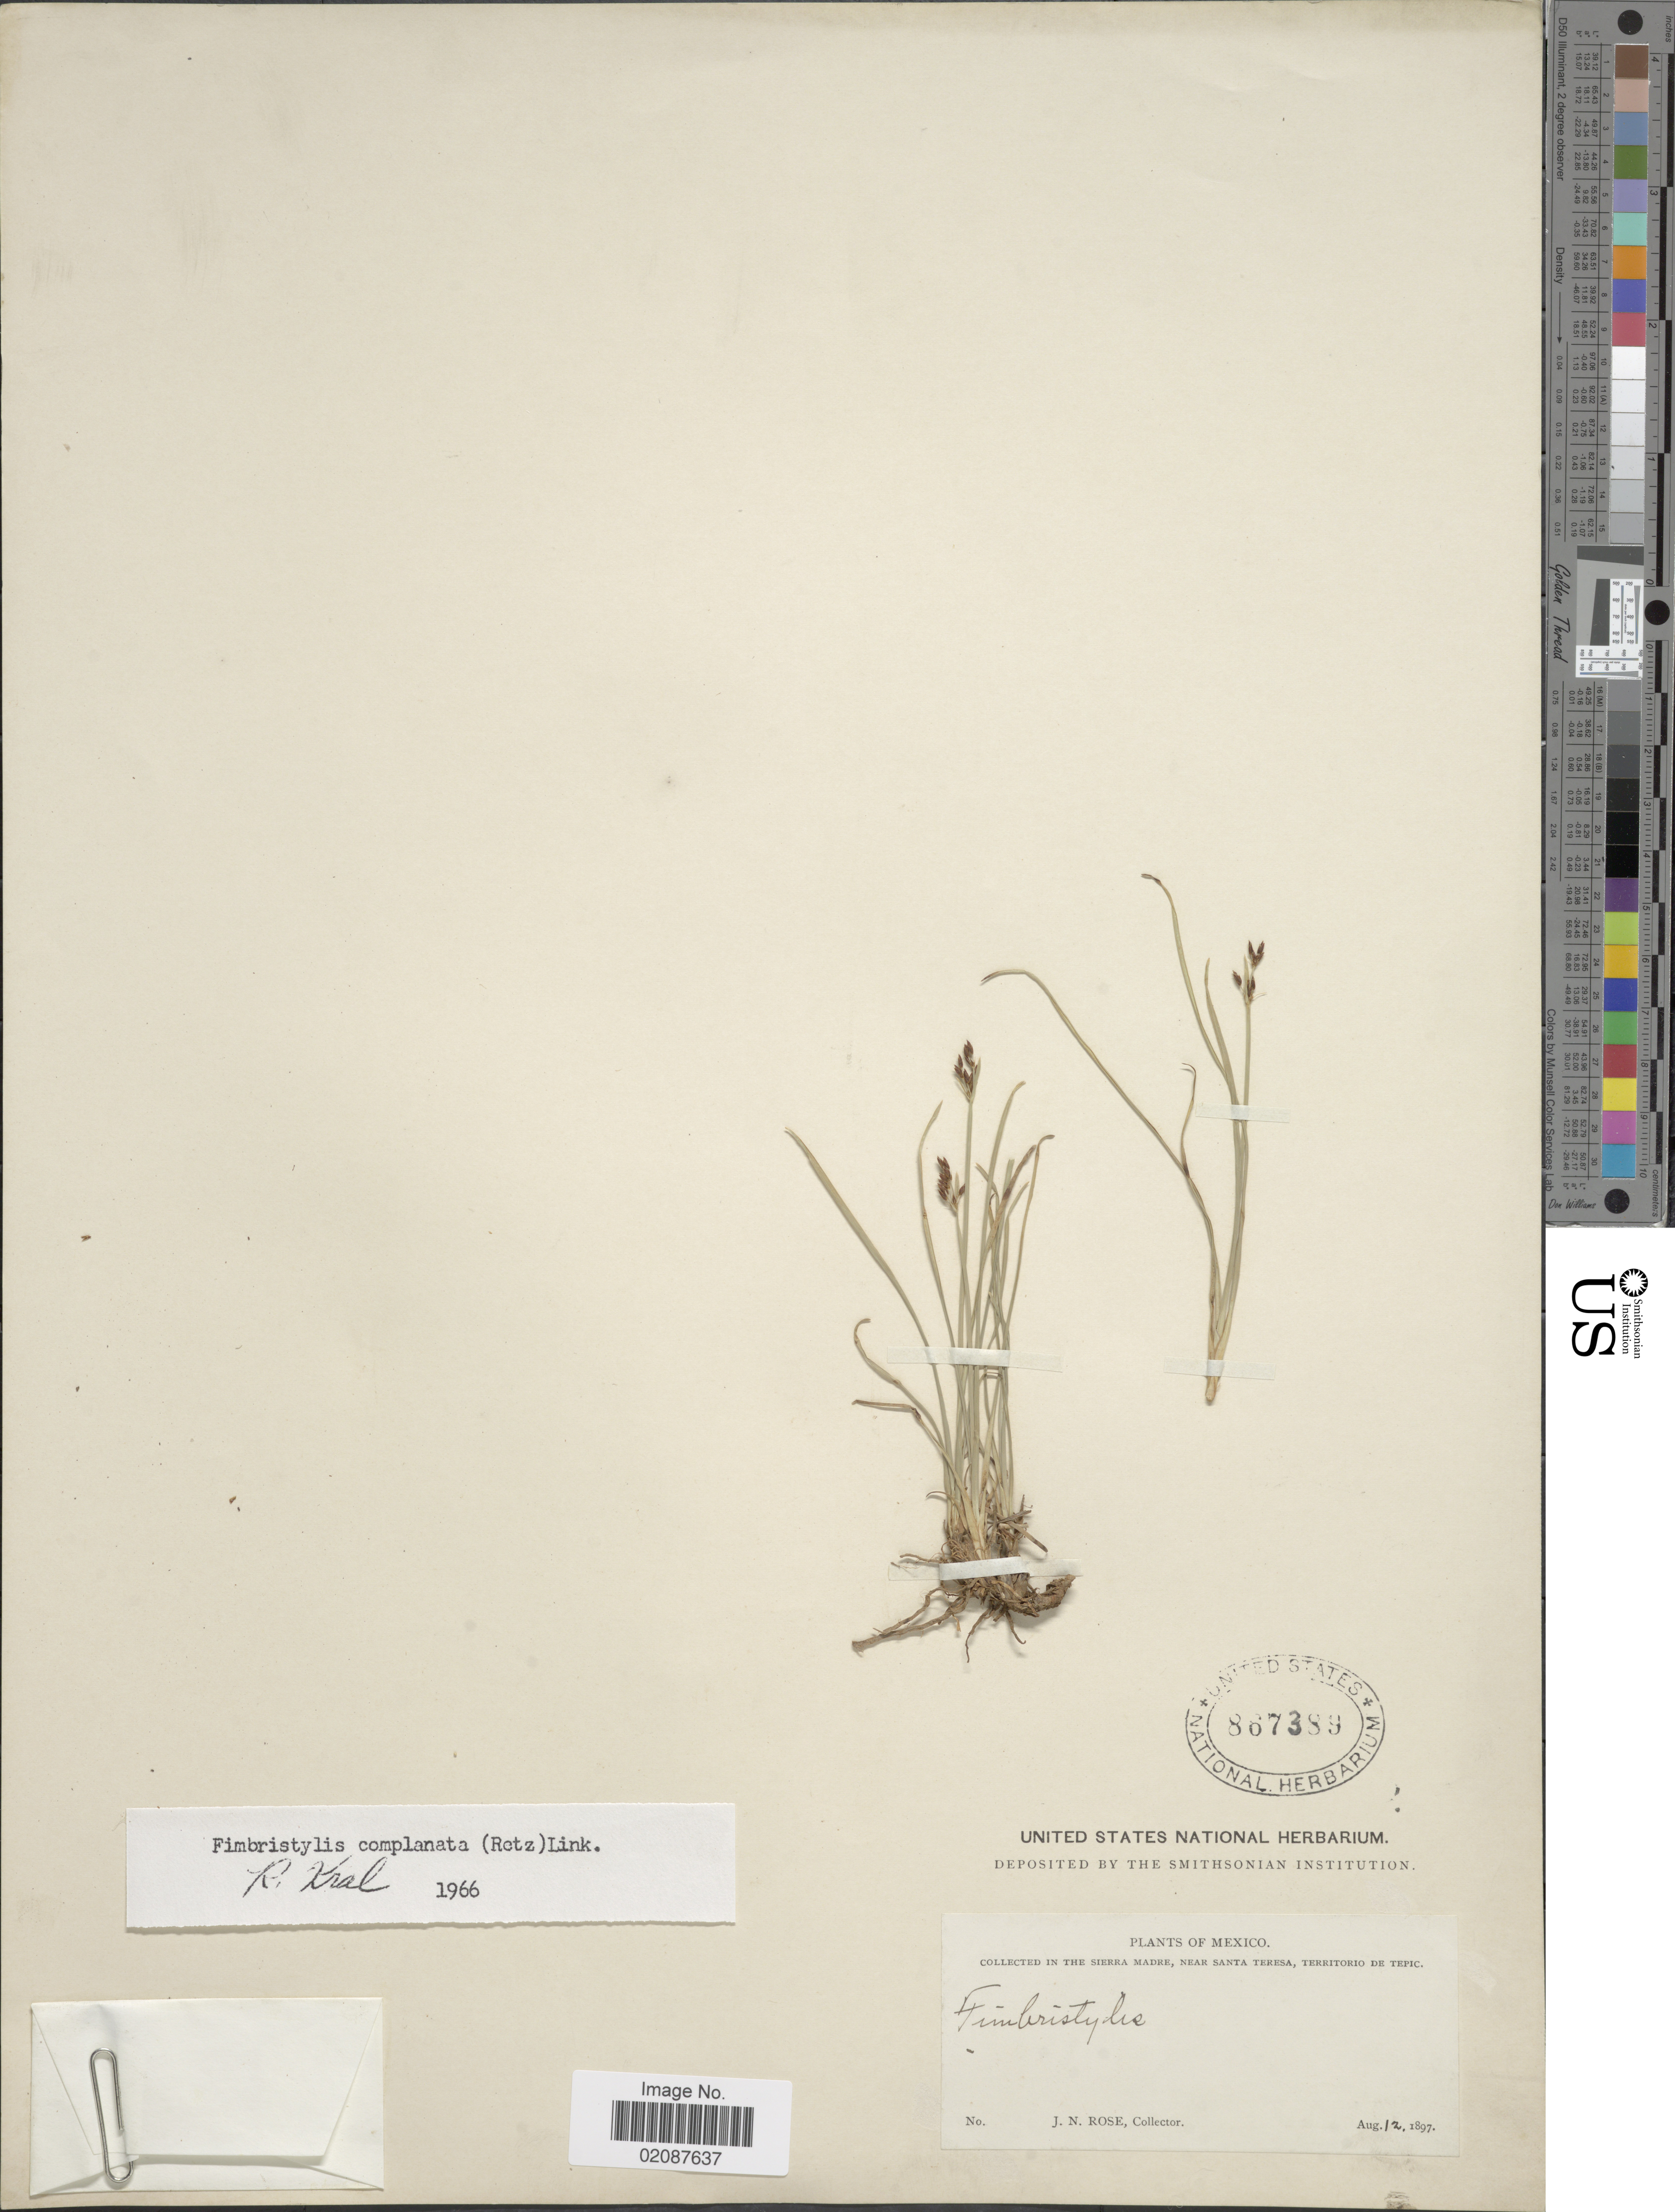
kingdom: Plantae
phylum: Tracheophyta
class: Liliopsida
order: Poales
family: Cyperaceae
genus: Fimbristylis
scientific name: Fimbristylis complanata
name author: (Retz.) Link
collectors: J. N. Rose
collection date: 1897-08-12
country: Mexico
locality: In the Sierra Madre, near Santa Teresa, Territorio de Tepic.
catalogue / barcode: US 867389